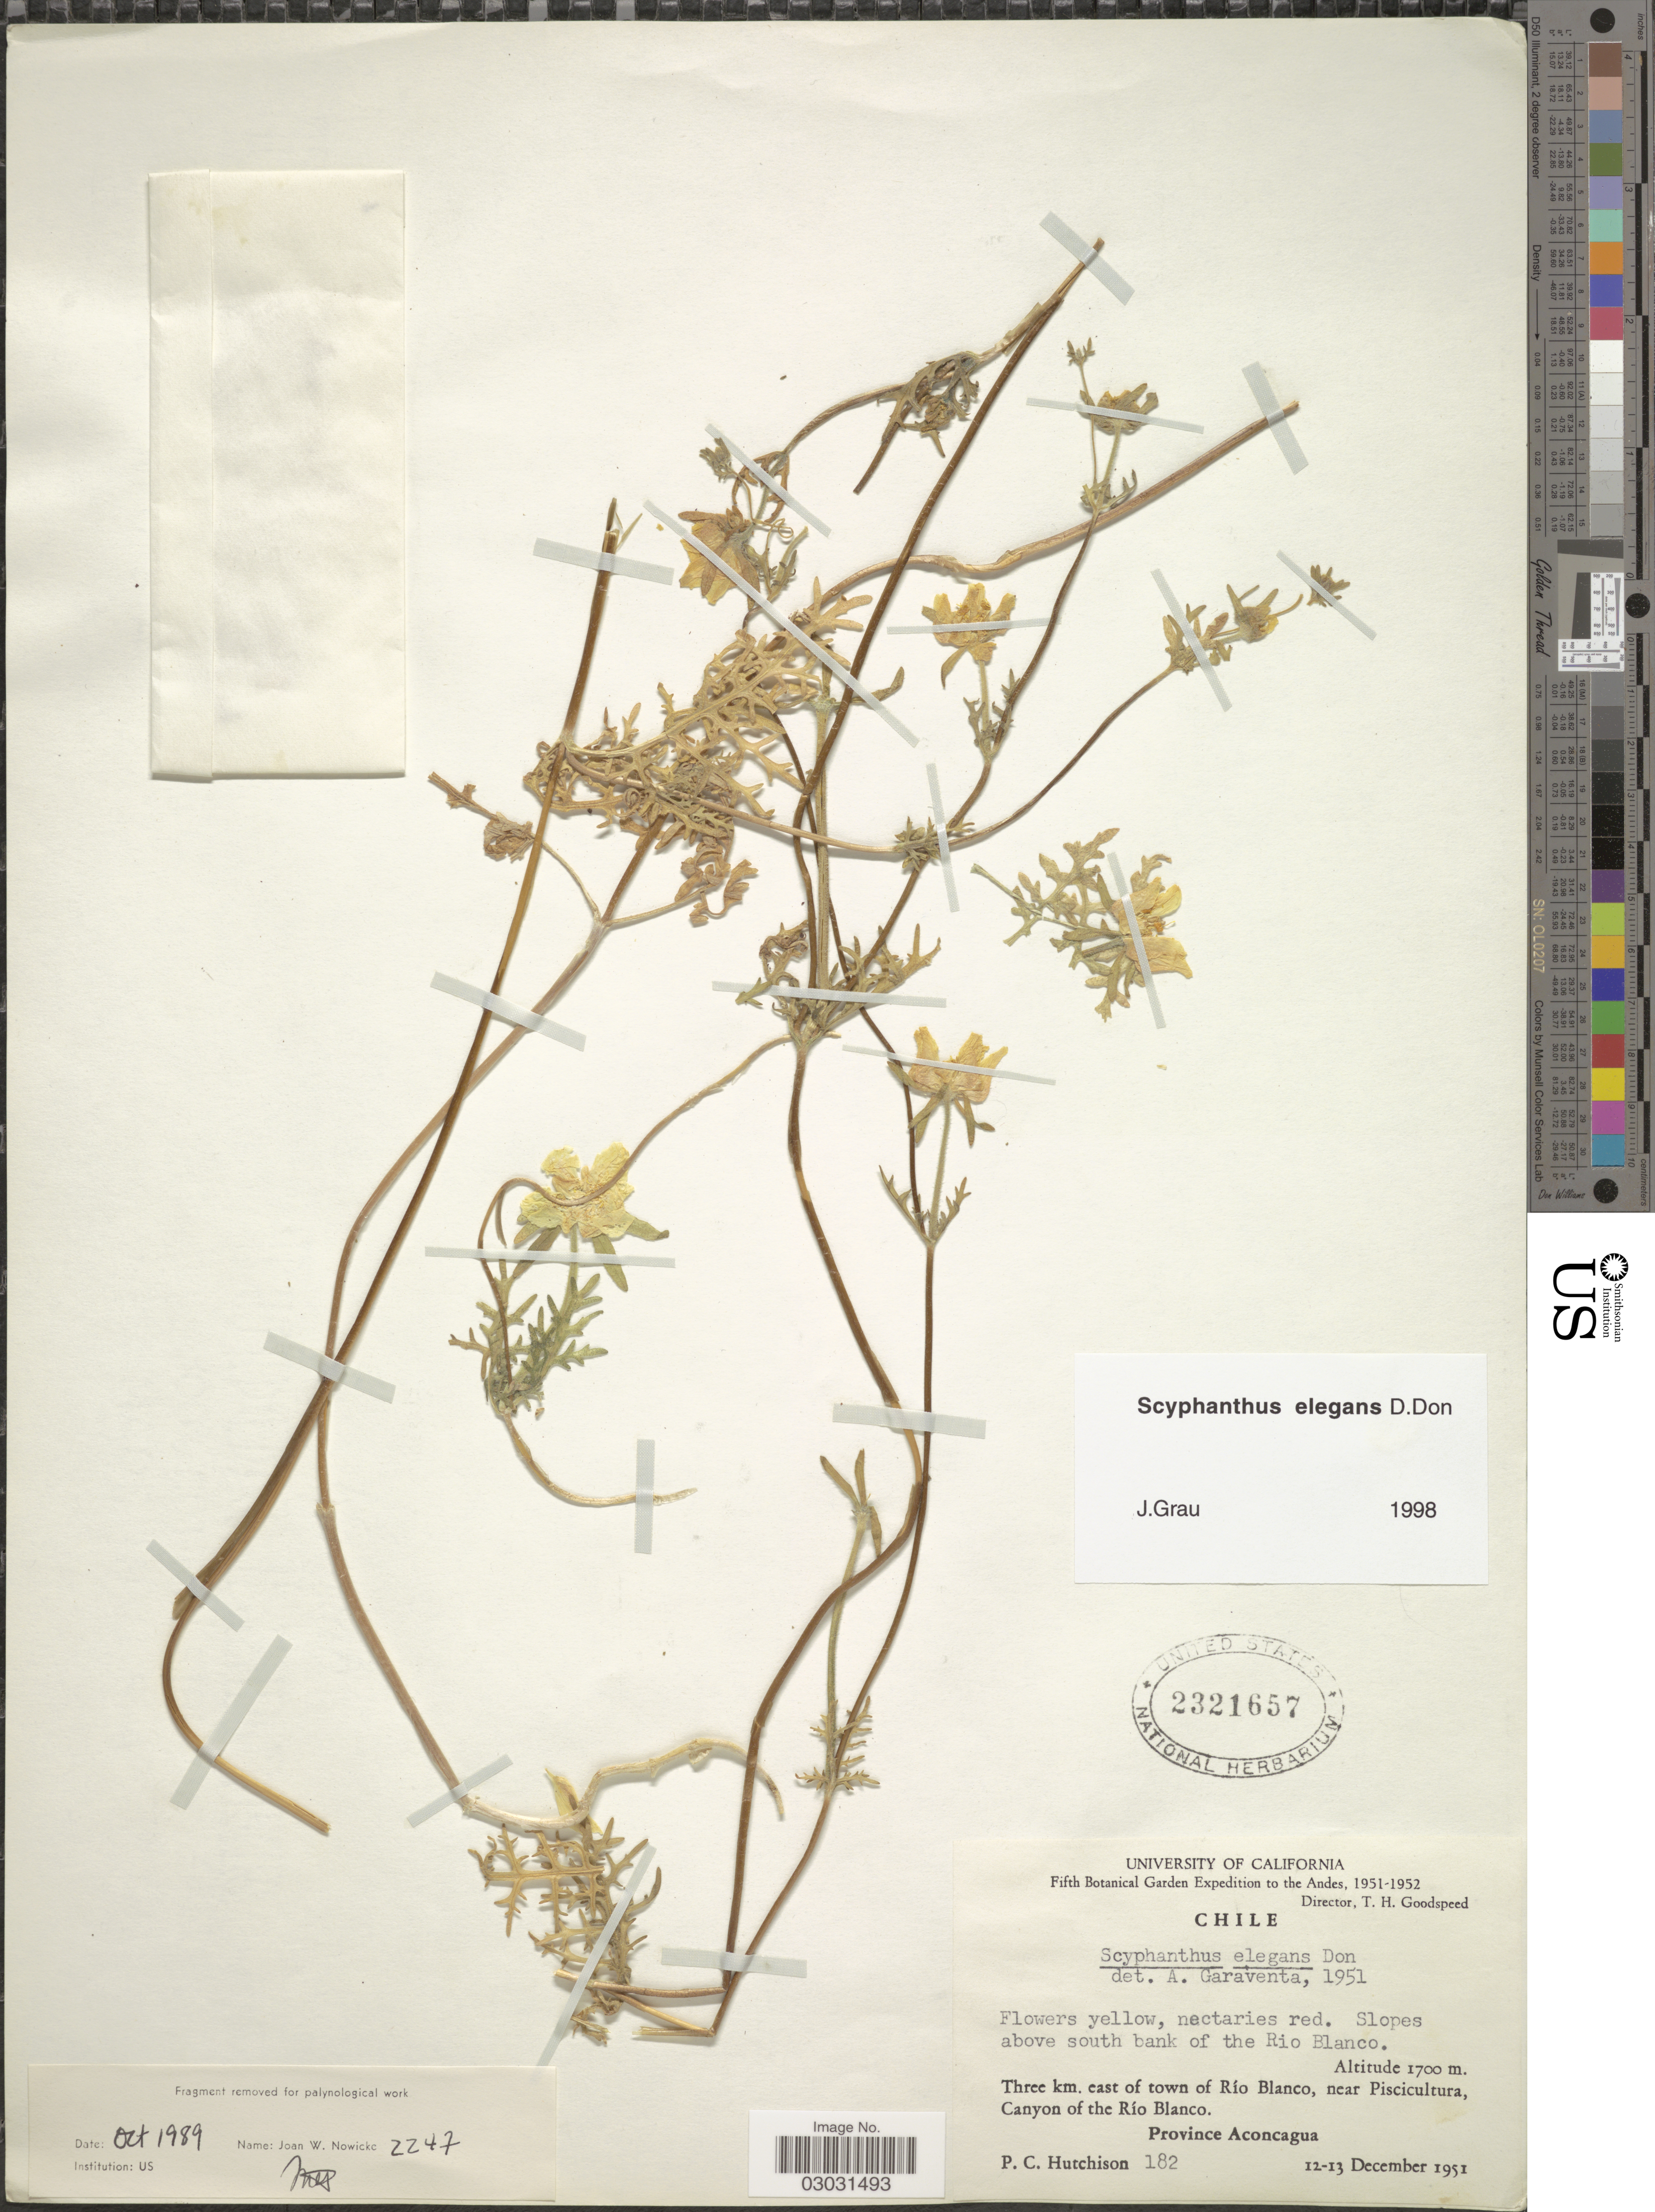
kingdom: Plantae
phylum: Tracheophyta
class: Magnoliopsida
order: Cornales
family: Loasaceae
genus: Scyphanthus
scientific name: Scyphanthus elegans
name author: D. Don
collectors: P. C. Hutchison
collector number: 182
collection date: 1951-12-12/1951-12-13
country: Chile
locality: Andes. Slopes above south bank of the Rio Blanco. Three km. east of town of Río Blanco, near Piscicultura, Canyon of the Río Blanco. Province Aconcagua.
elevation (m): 1700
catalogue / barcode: US 2321657